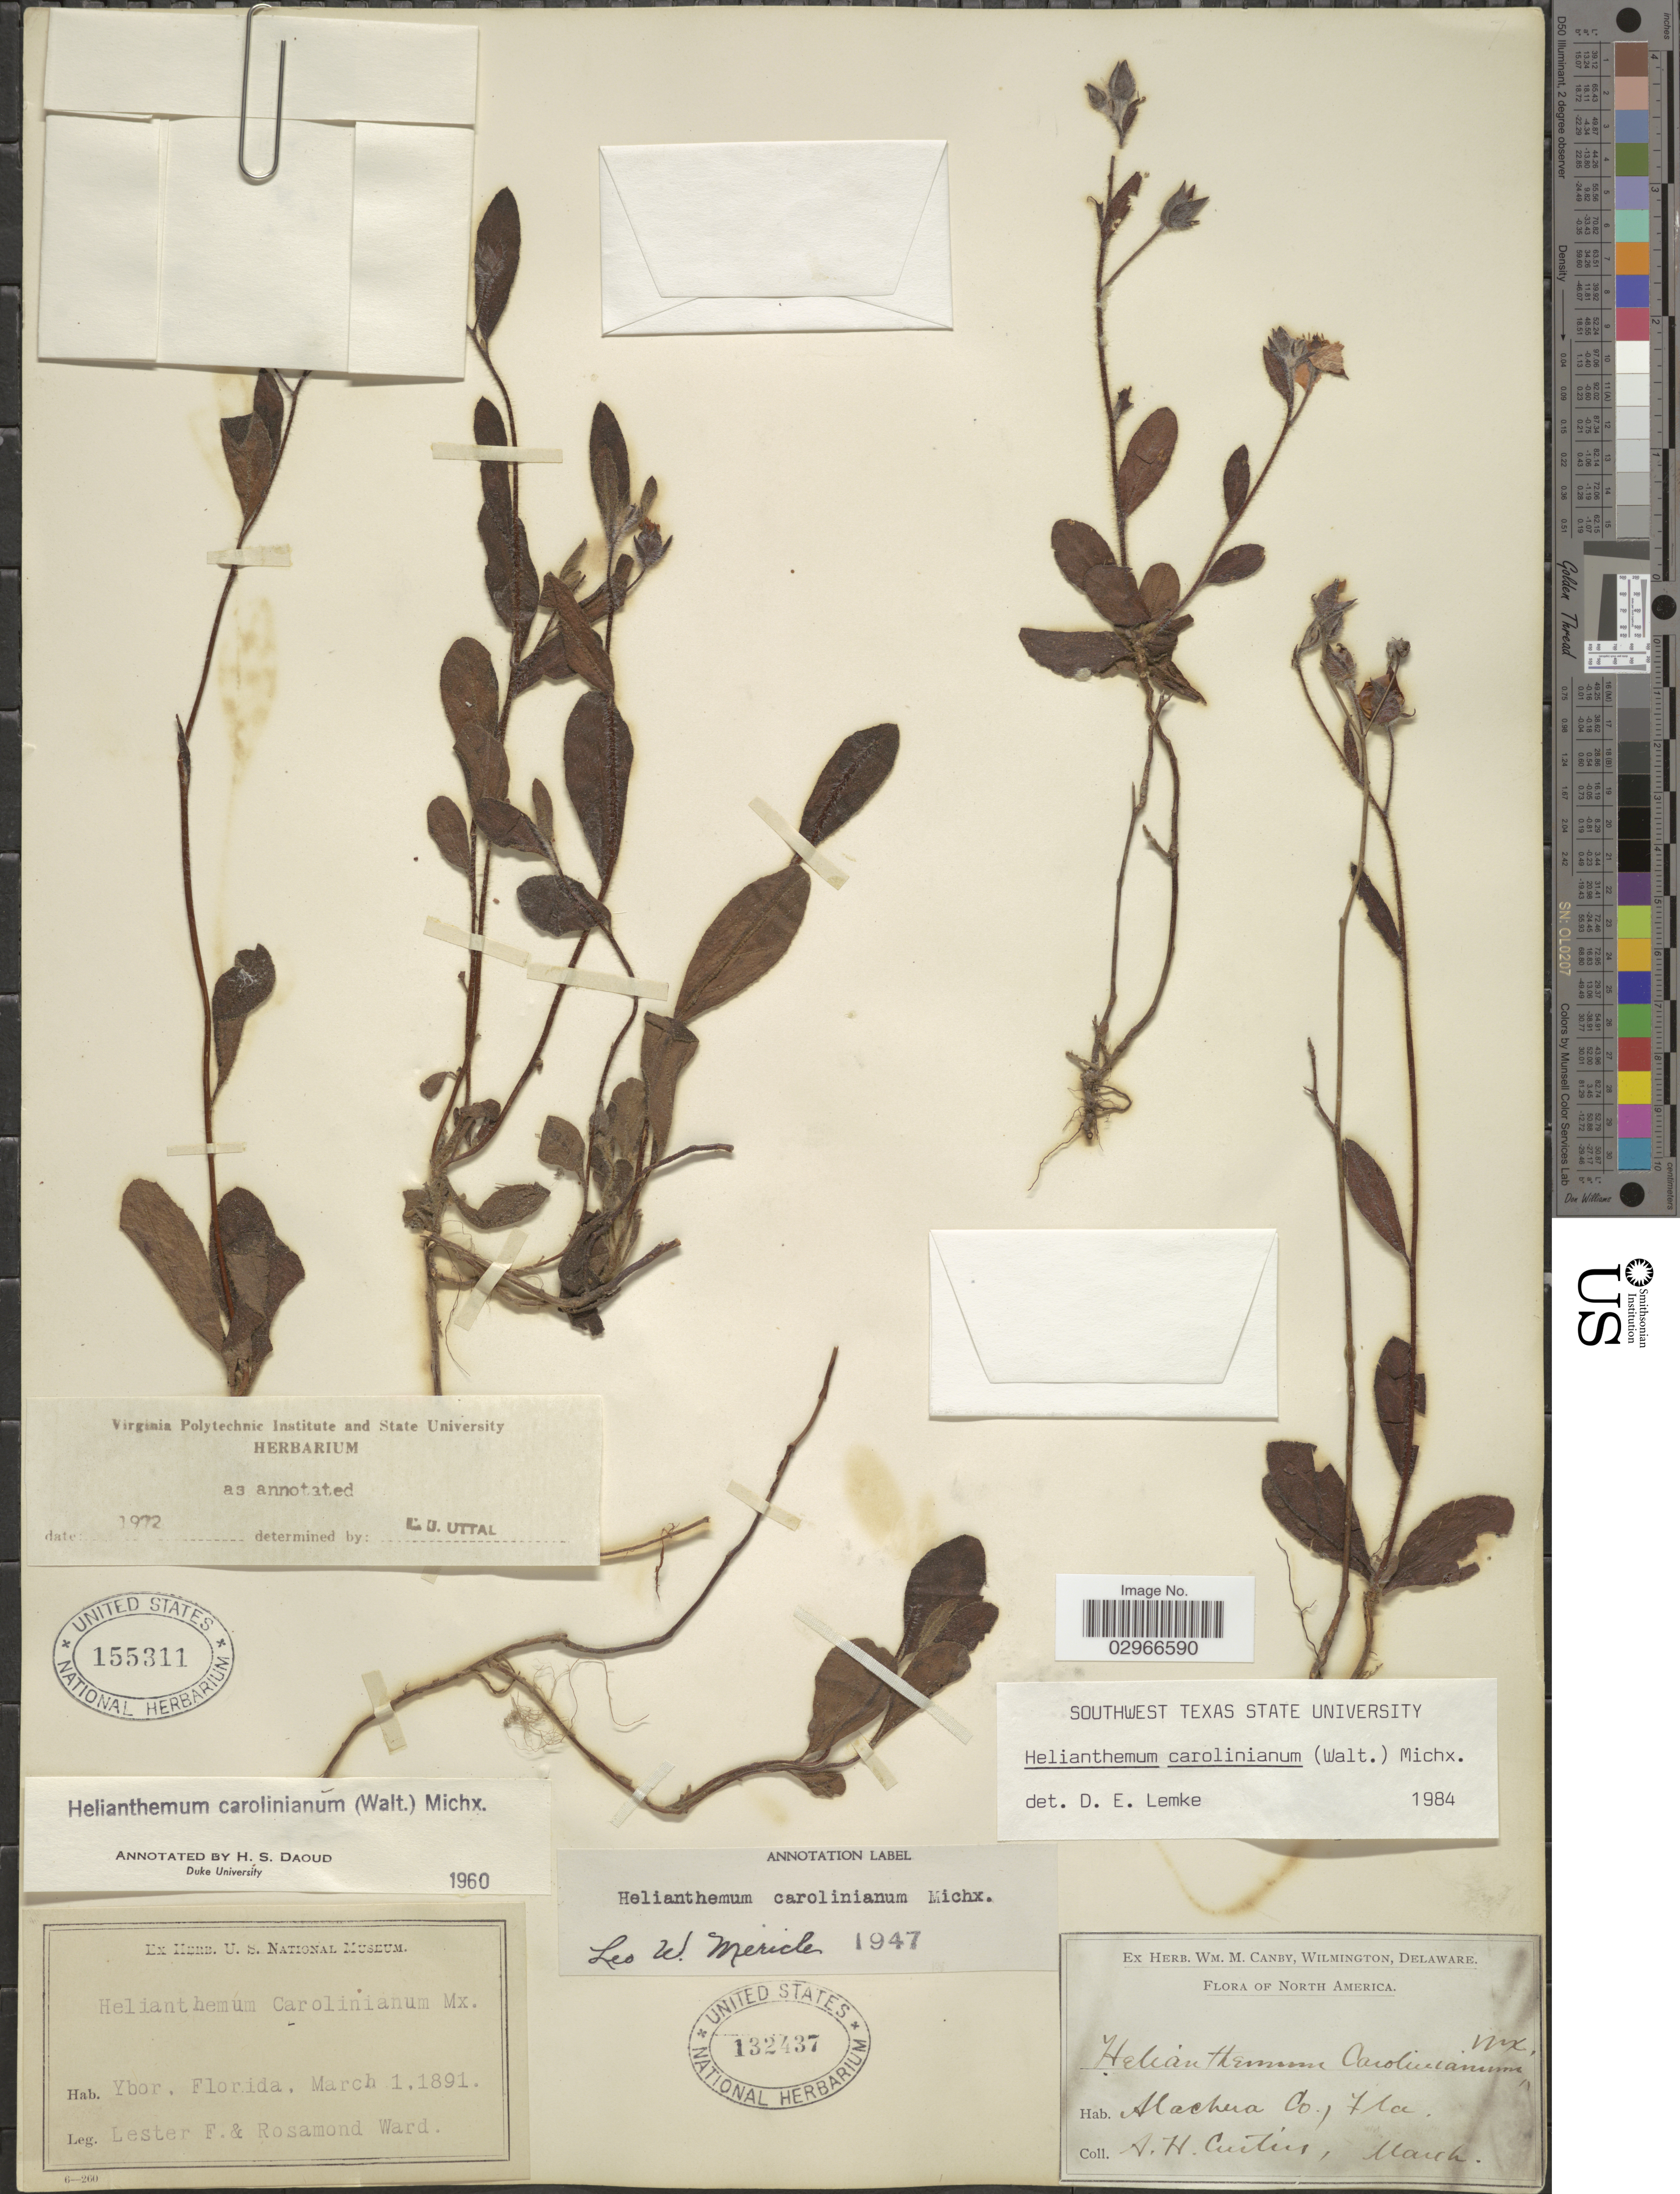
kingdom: Plantae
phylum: Tracheophyta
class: Magnoliopsida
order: Malvales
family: Cistaceae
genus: Helianthemum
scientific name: Helianthemum carolinianum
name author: (Walter) Michx.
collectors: A. H. Curtiss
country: United States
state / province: Florida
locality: Alachua Co.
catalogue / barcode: US 132437-2